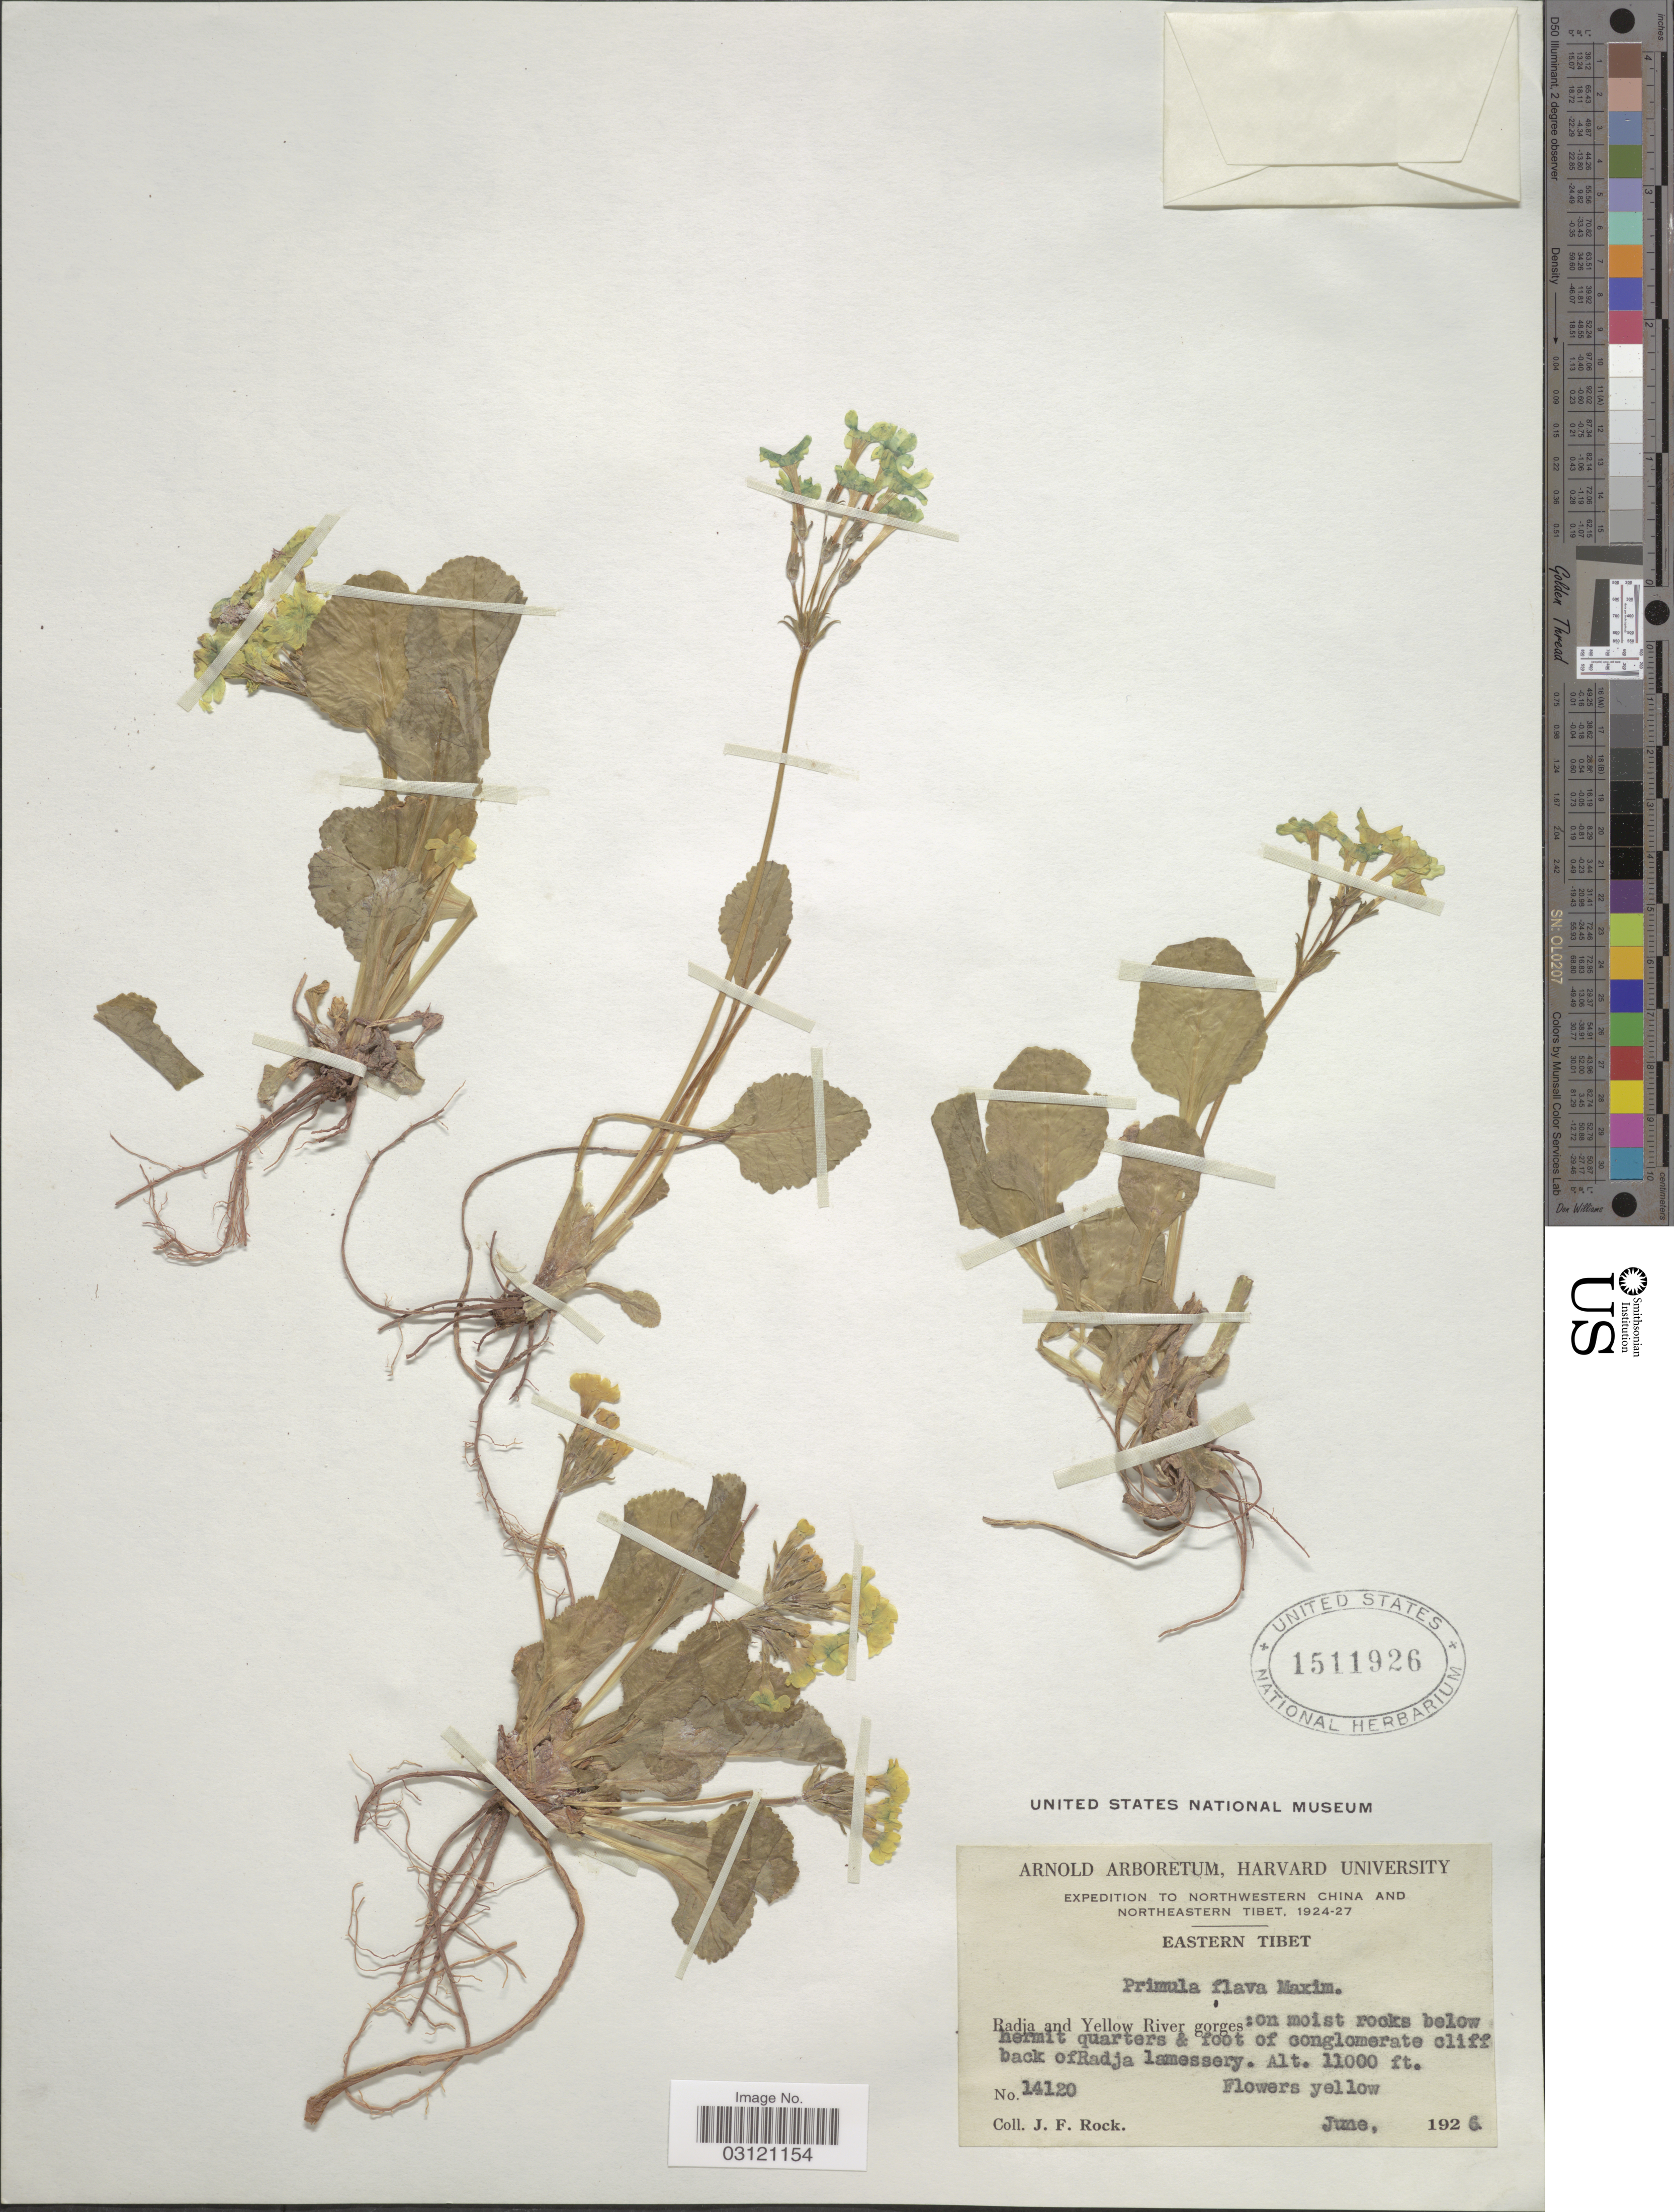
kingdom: Plantae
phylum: Tracheophyta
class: Magnoliopsida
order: Ericales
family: Primulaceae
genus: Primula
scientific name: Primula flava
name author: Maxim.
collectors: J. Rock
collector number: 14120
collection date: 1926-06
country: China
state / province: Xizang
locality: Eastern Tibet. Radha and Yellow River gorges: on moist rocks below hermit quarters & root of conglomerate cliff back ofRadja lamessery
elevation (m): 3353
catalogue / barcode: US 1511926